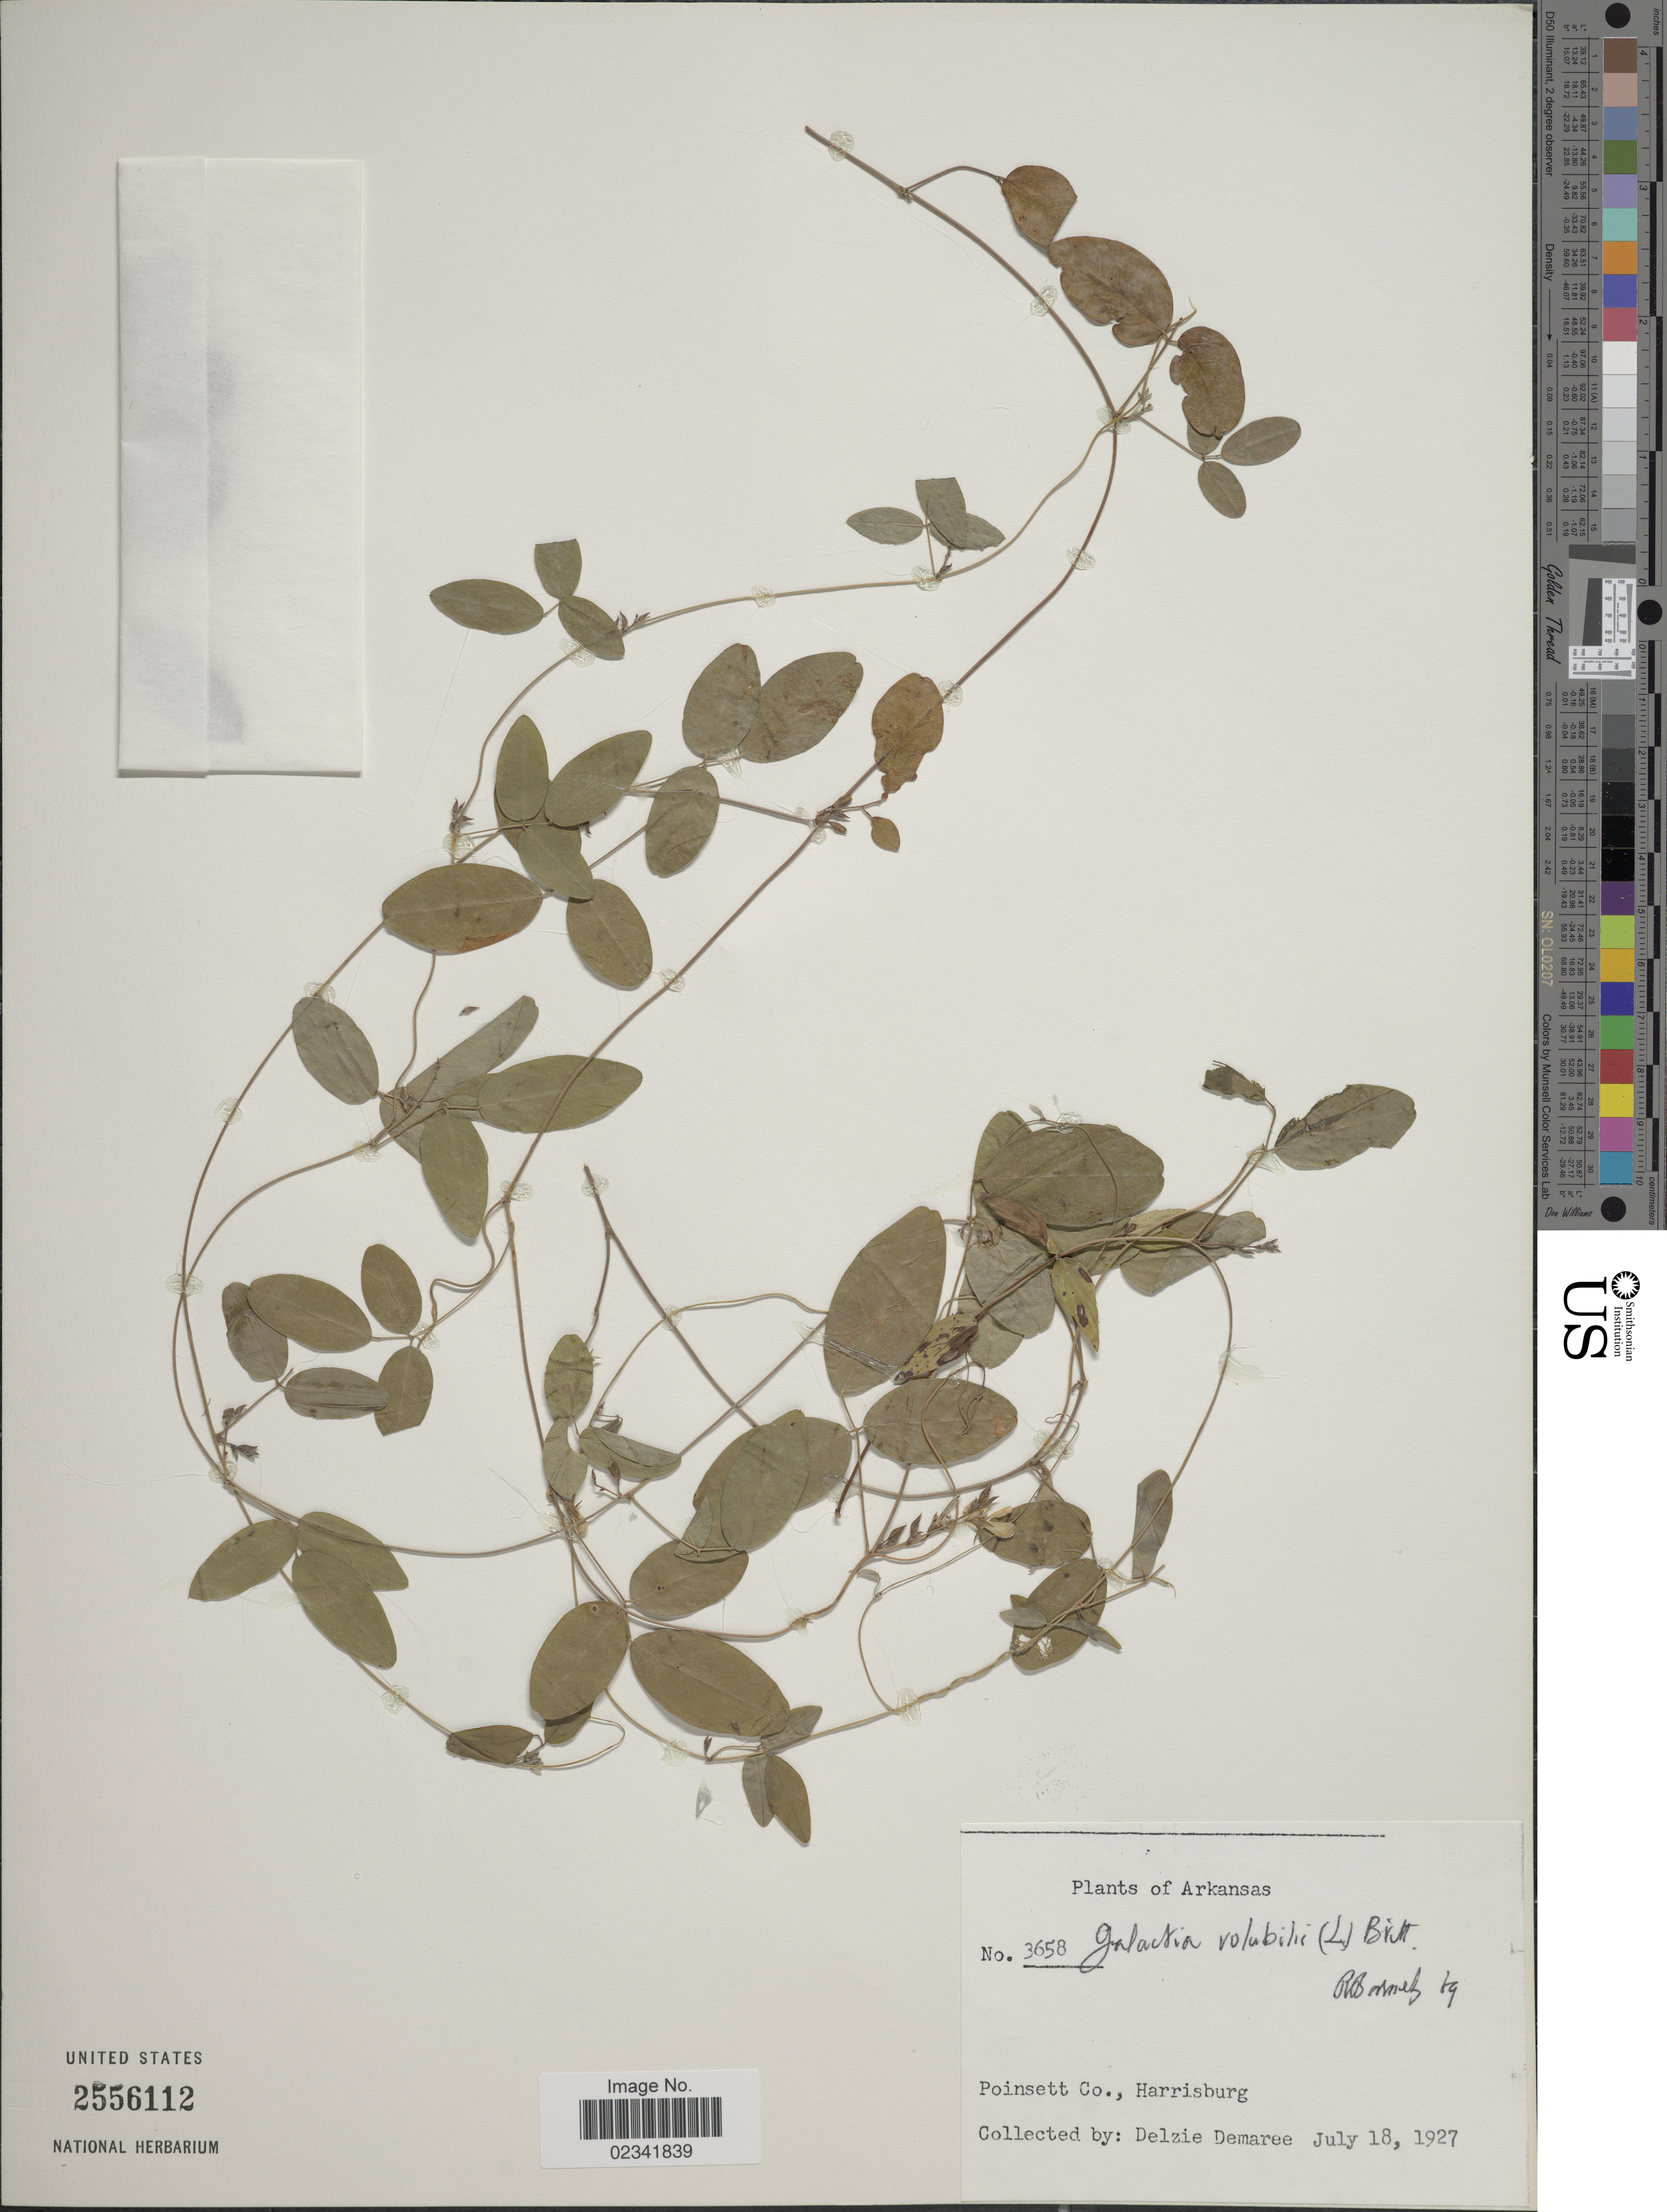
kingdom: Plantae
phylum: Tracheophyta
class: Magnoliopsida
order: Fabales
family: Fabaceae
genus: Galactia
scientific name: Galactia volubilis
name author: (L.) Britton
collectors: D. Demaree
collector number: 3658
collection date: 1927-07-18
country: United States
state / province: Arkansas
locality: Poinsett Co., Harrisburg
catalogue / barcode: US 2556112